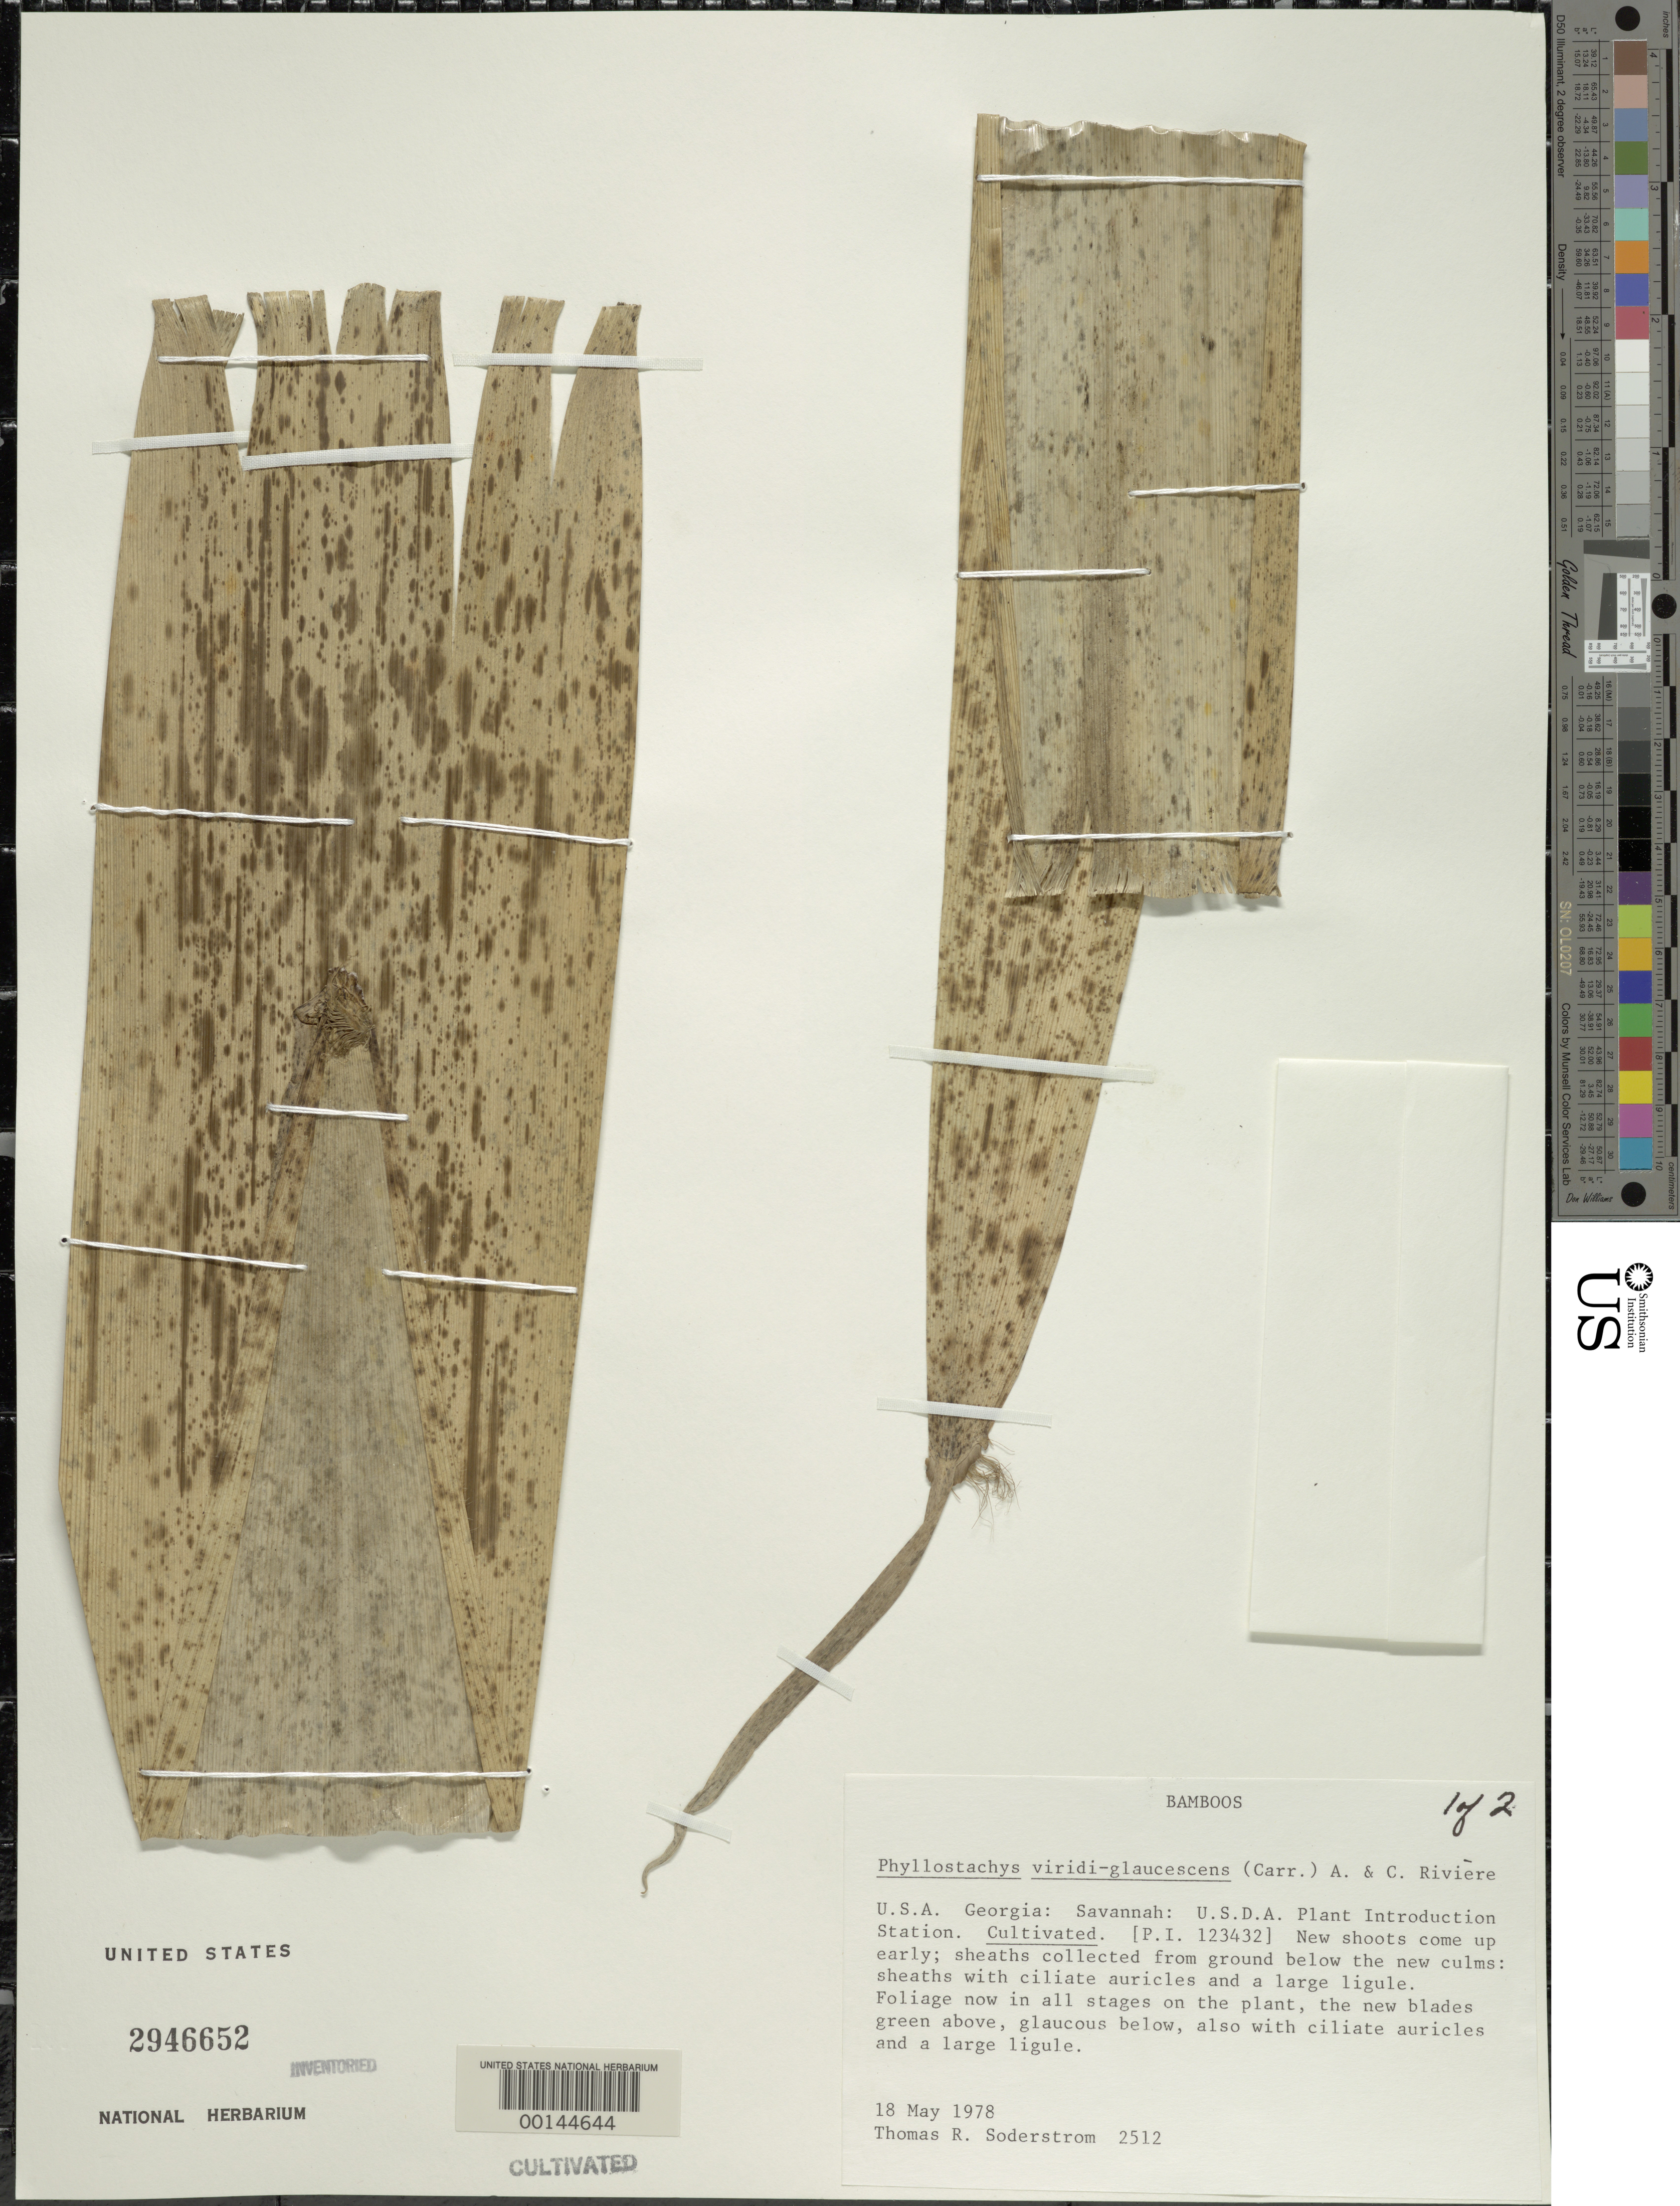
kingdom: Plantae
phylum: Tracheophyta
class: Liliopsida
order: Poales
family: Poaceae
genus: Phyllostachys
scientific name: Phyllostachys viridiglaucescens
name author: Rivière & C. Rivière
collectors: T. R. Soderstrom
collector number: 2512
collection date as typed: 18 May 1978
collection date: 1978-05-18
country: United States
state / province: Georgia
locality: Savannah, barbour lathrop p.i. garden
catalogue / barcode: US 2946652